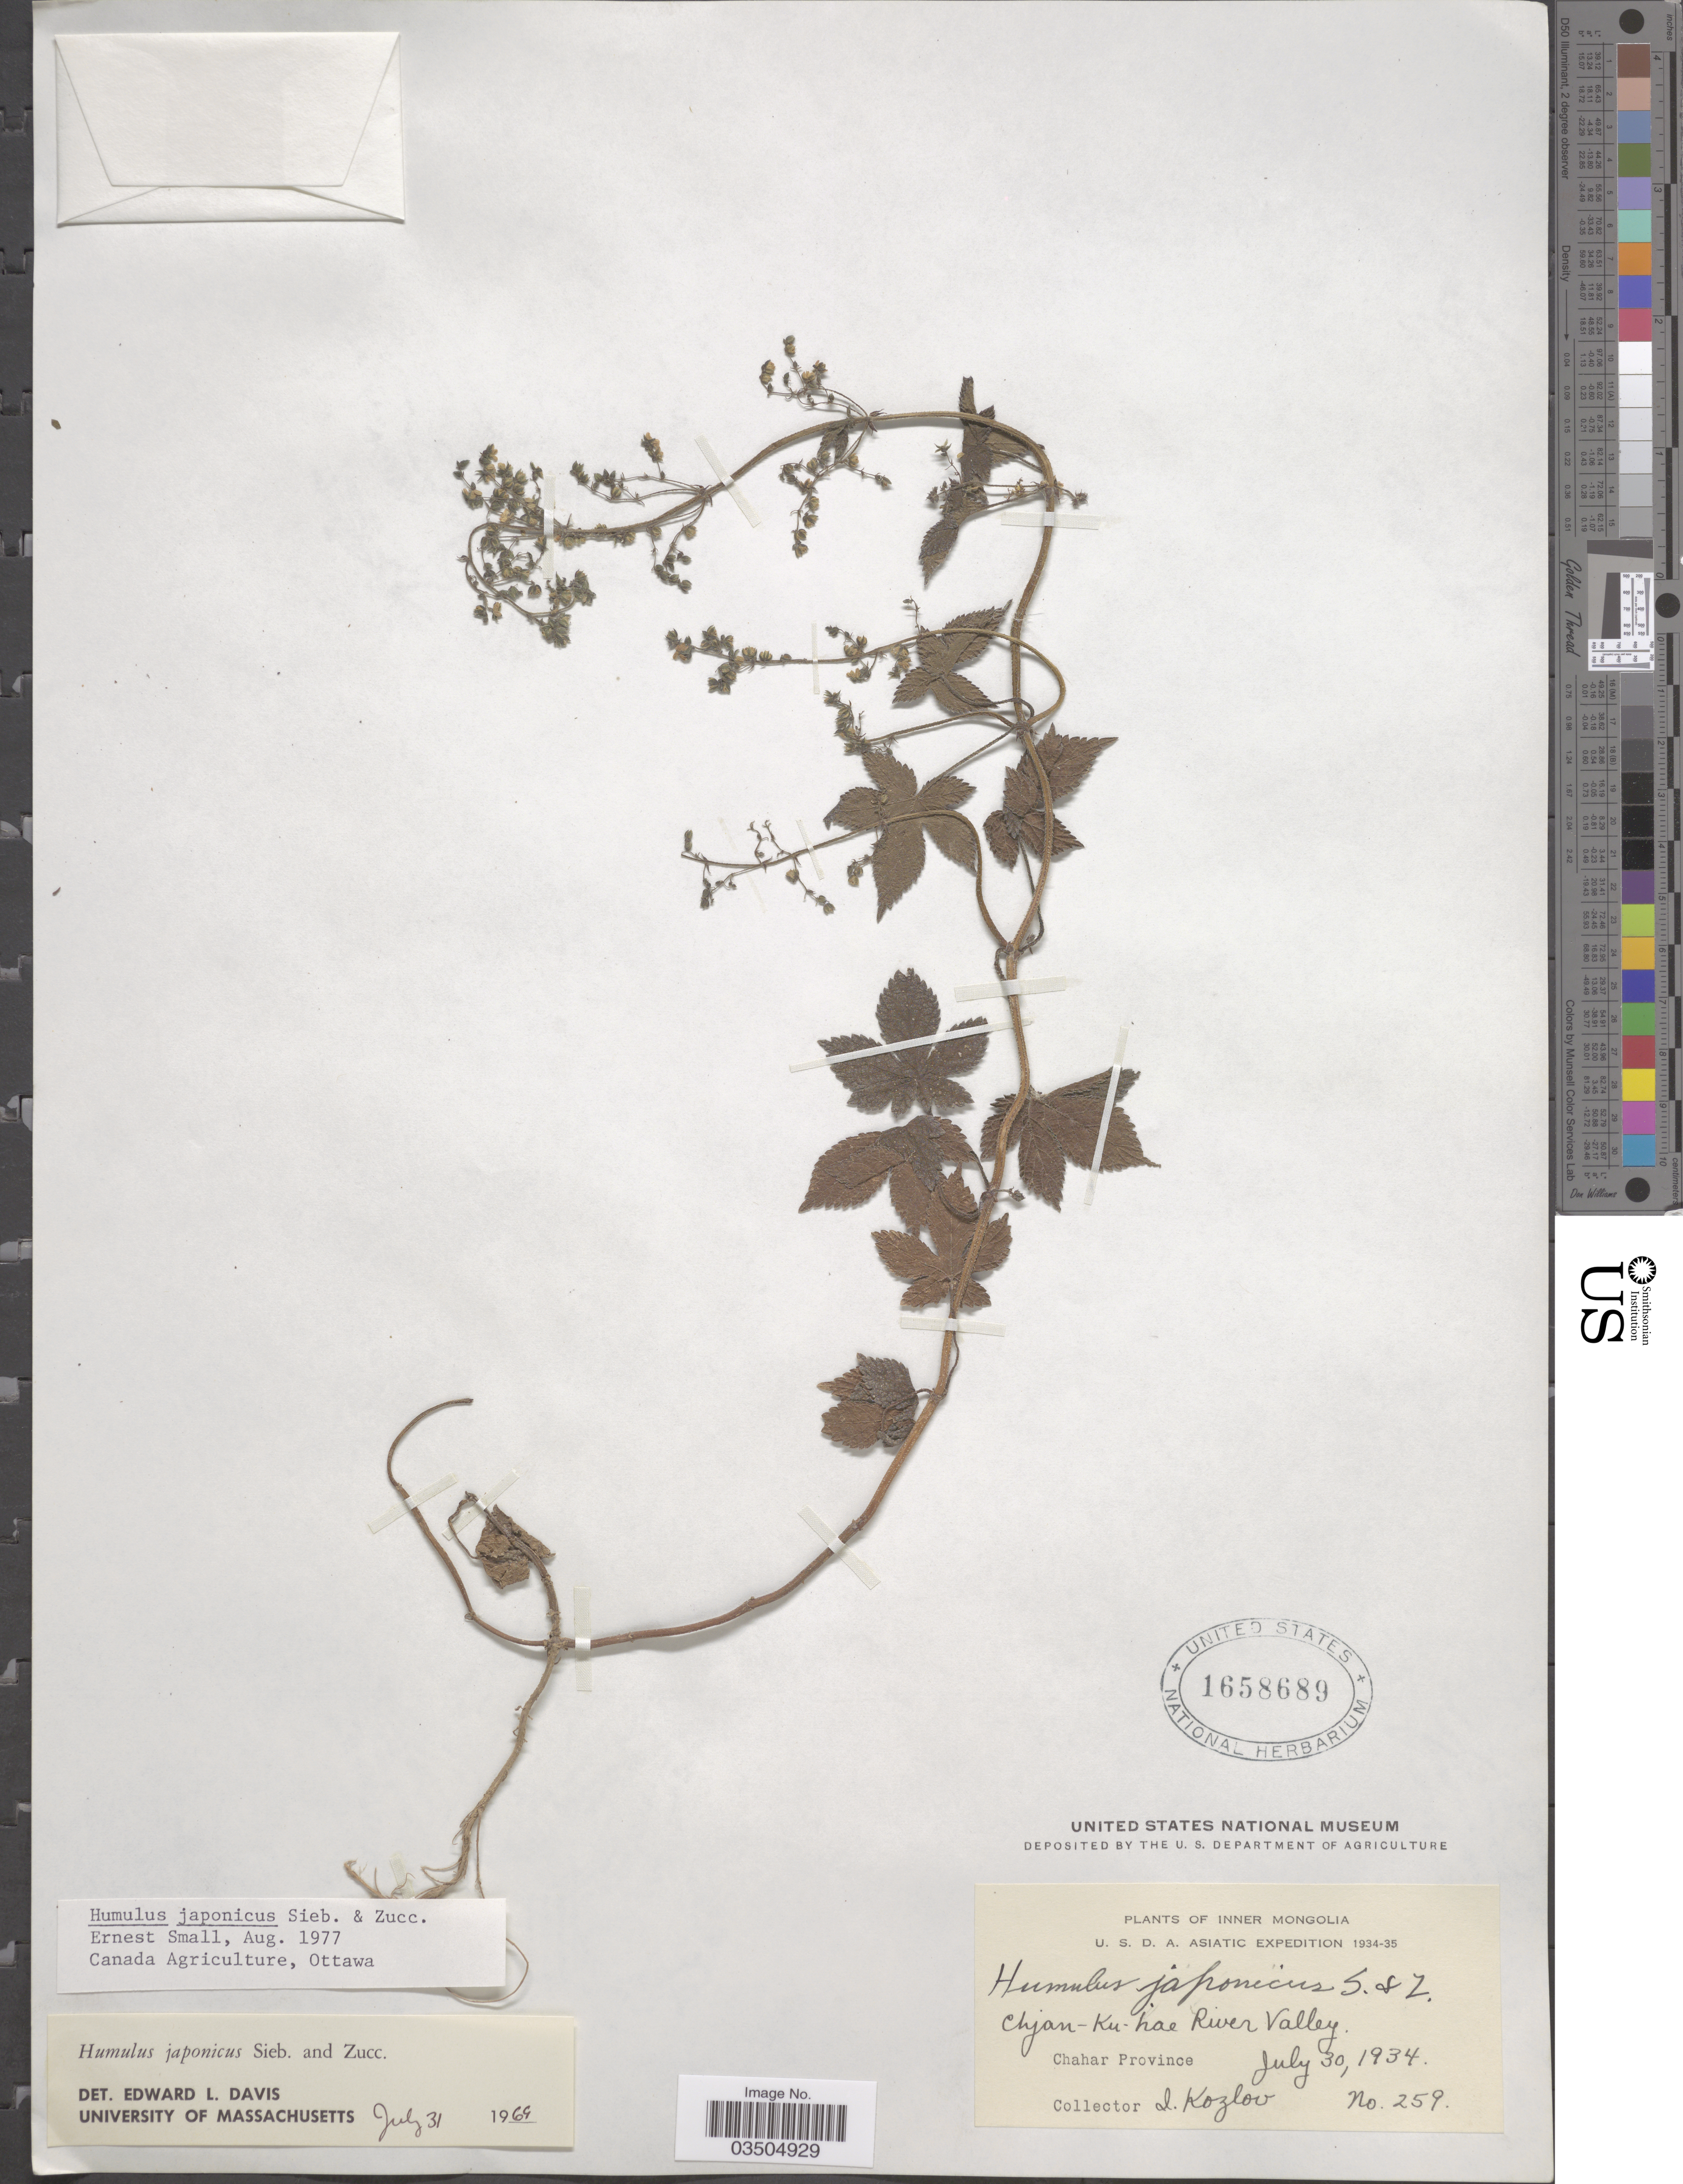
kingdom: Plantae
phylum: Tracheophyta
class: Magnoliopsida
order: Rosales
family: Cannabaceae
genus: Humulus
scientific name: Humulus japonicus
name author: Siebold & Zucc.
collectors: I. Kozlov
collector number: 259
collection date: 1934-07-30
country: China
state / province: Nei Monggol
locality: Inner Mongolia. Chjan-Ku-hae River Valley. Chahar Province.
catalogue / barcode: US 1658689